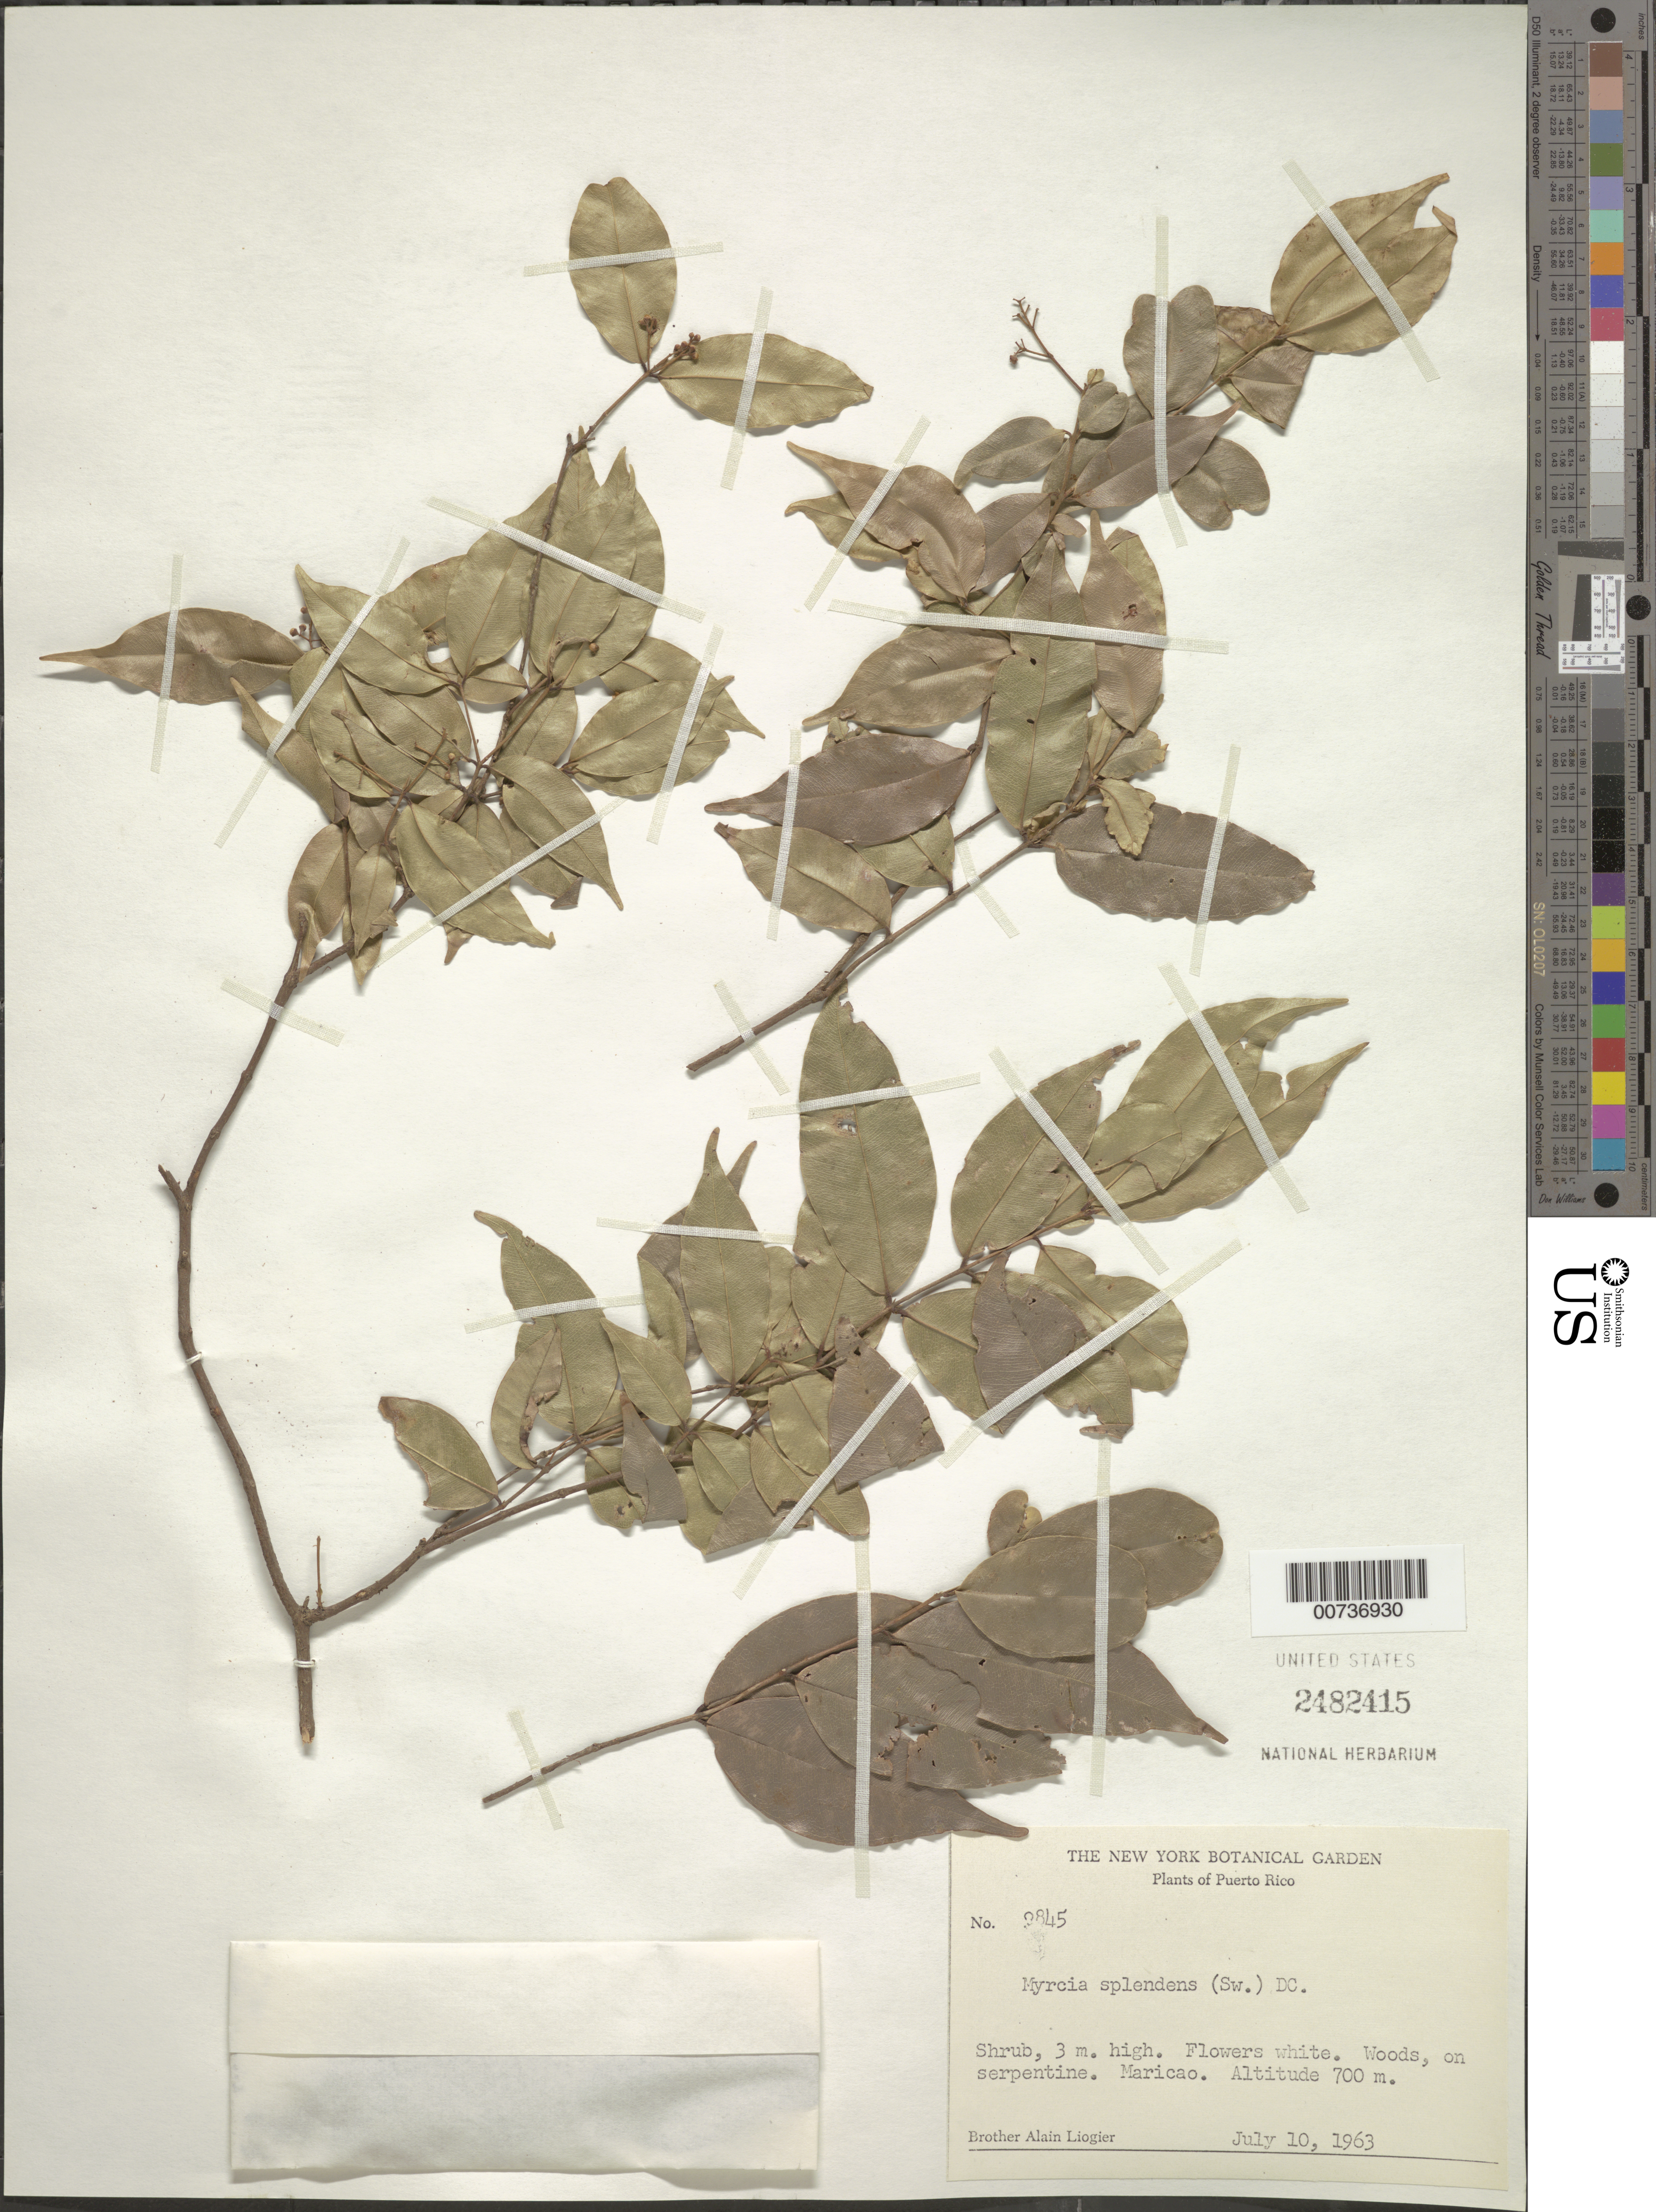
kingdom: Plantae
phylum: Tracheophyta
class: Magnoliopsida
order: Myrtales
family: Myrtaceae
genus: Myrcia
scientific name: Myrcia splendens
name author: (Sw.) DC.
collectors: A. H. Liogier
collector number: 2845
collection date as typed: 10 Jul 1963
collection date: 1963-07-10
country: Puerto Rico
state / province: Maricao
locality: Maricao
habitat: Woods, on serpentine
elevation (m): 700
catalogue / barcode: US 2482415